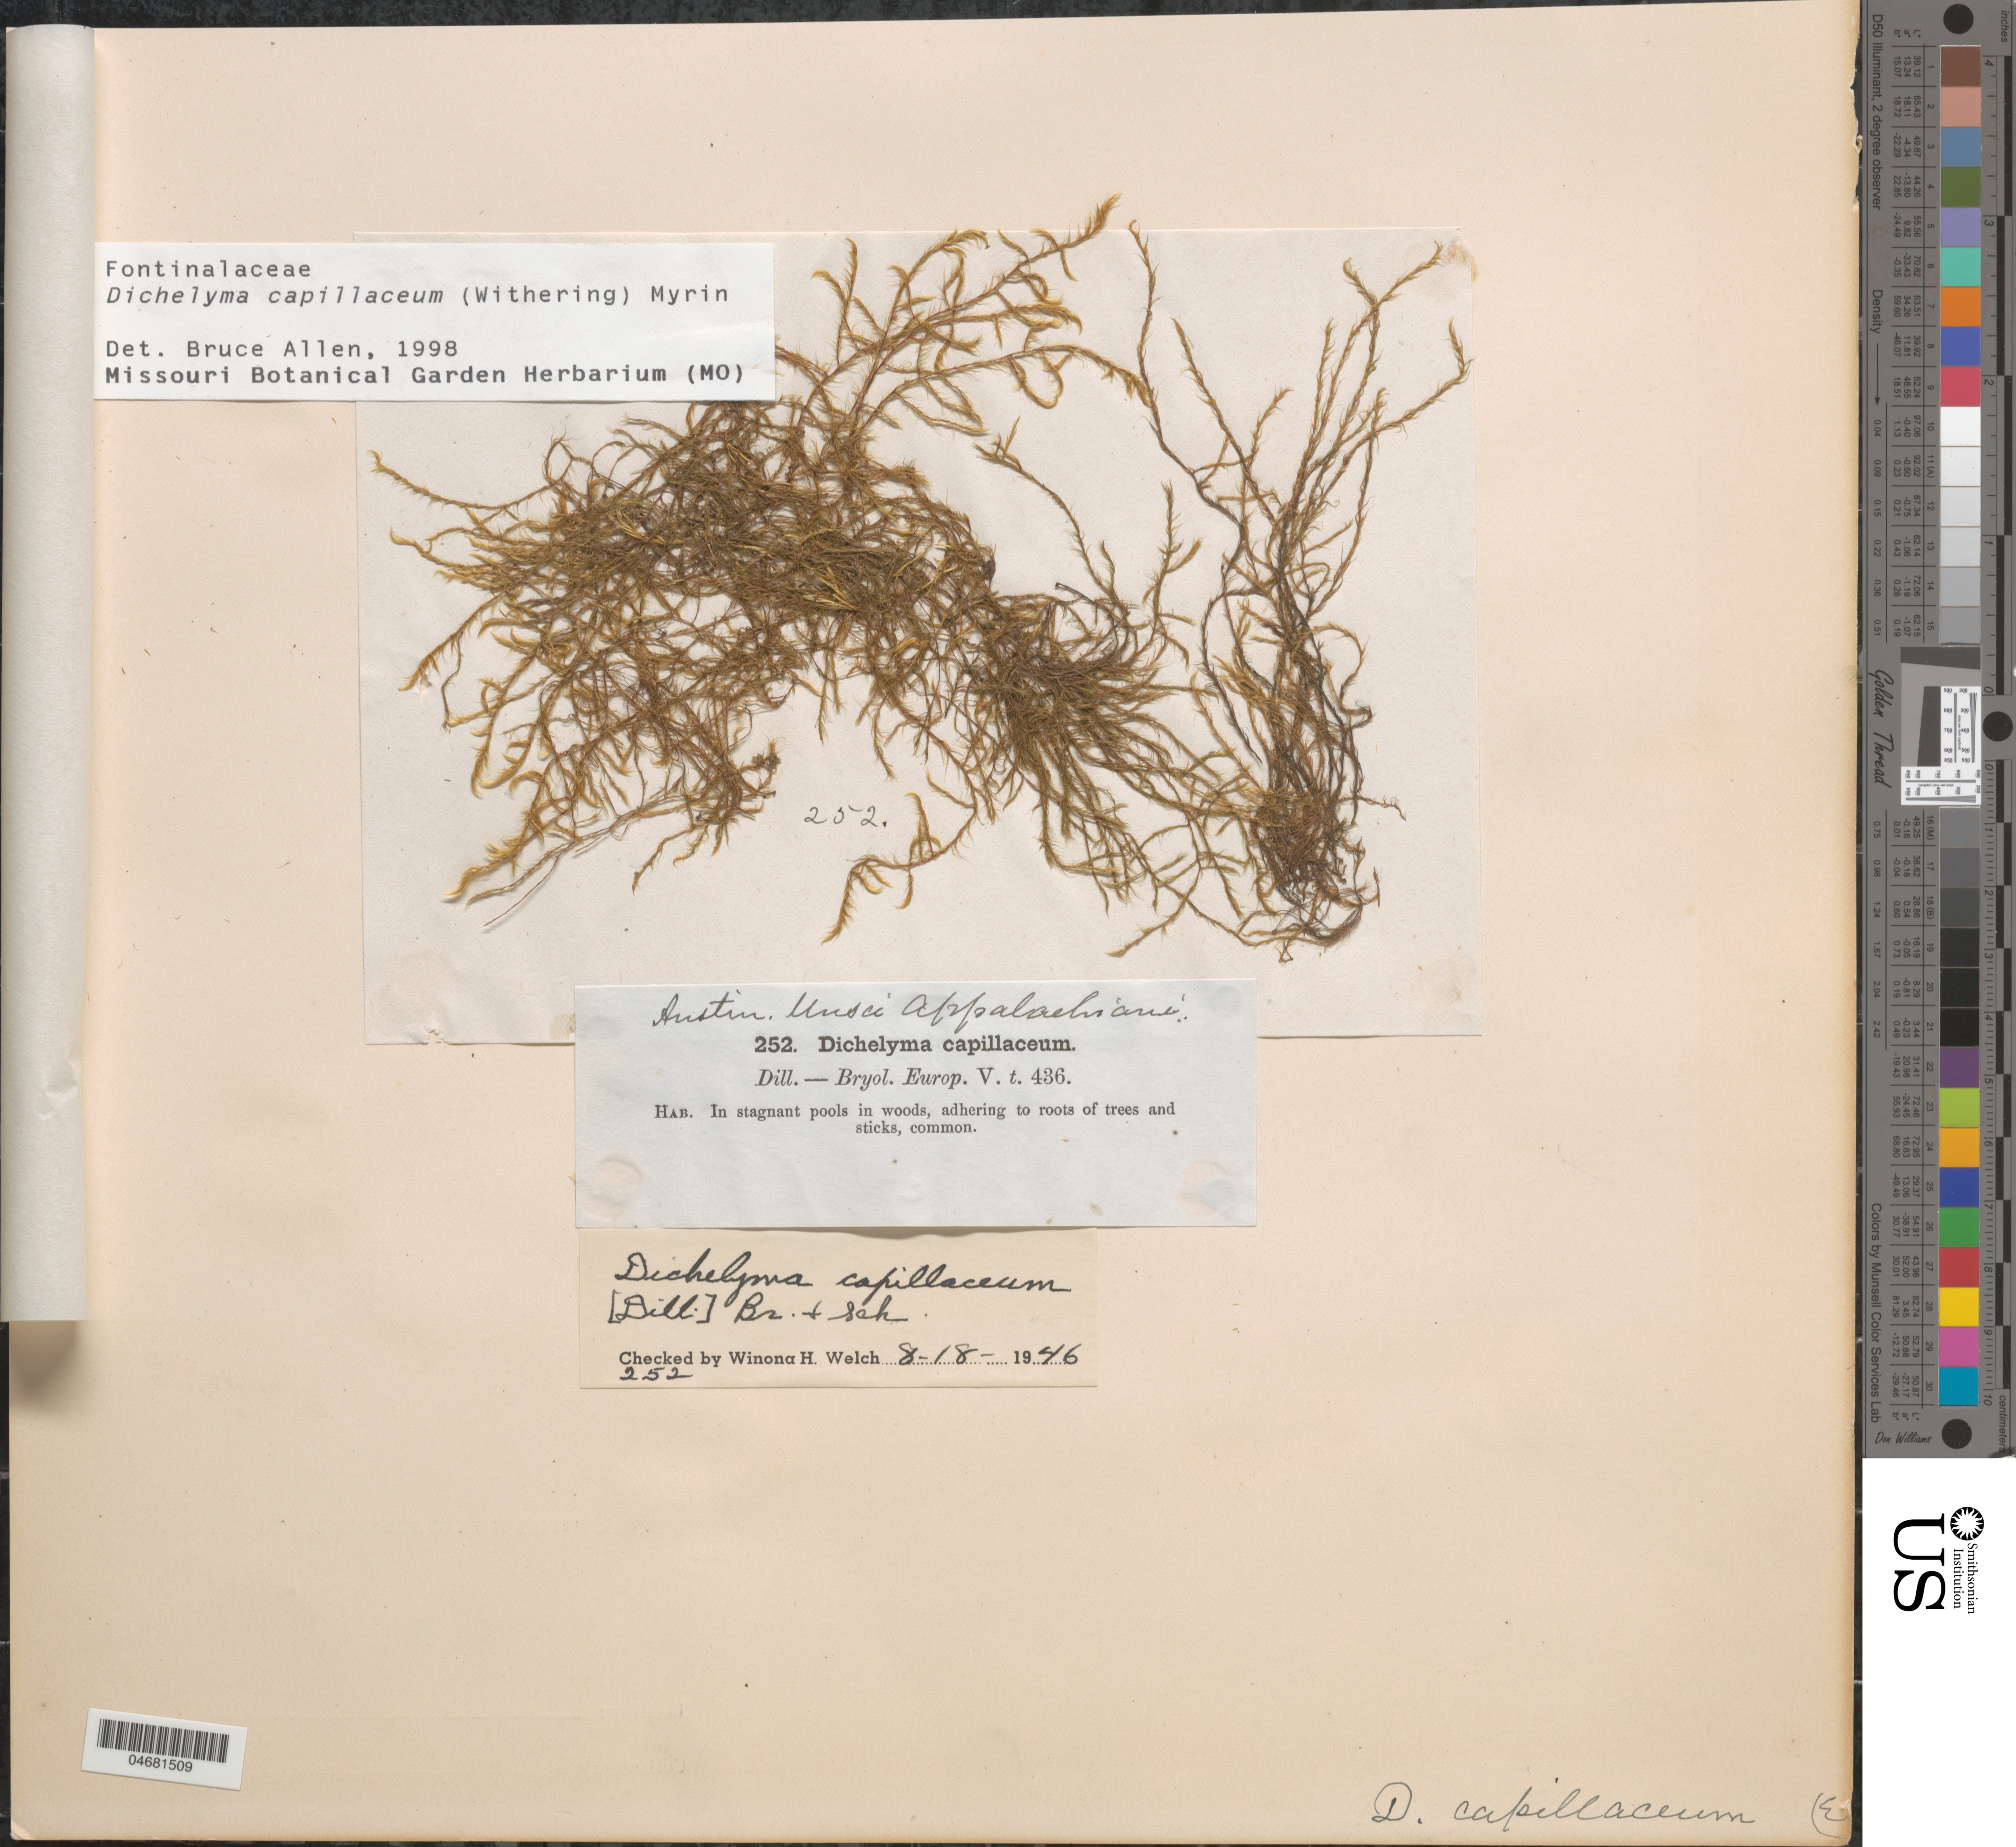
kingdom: Plantae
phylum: Bryophyta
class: Bryopsida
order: Hypnales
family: Fontinalaceae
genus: Dichelyma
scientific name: Dichelyma capillaceum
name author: (Dicks.) Myrin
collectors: -. Austin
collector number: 252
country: United States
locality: Appalachiani.